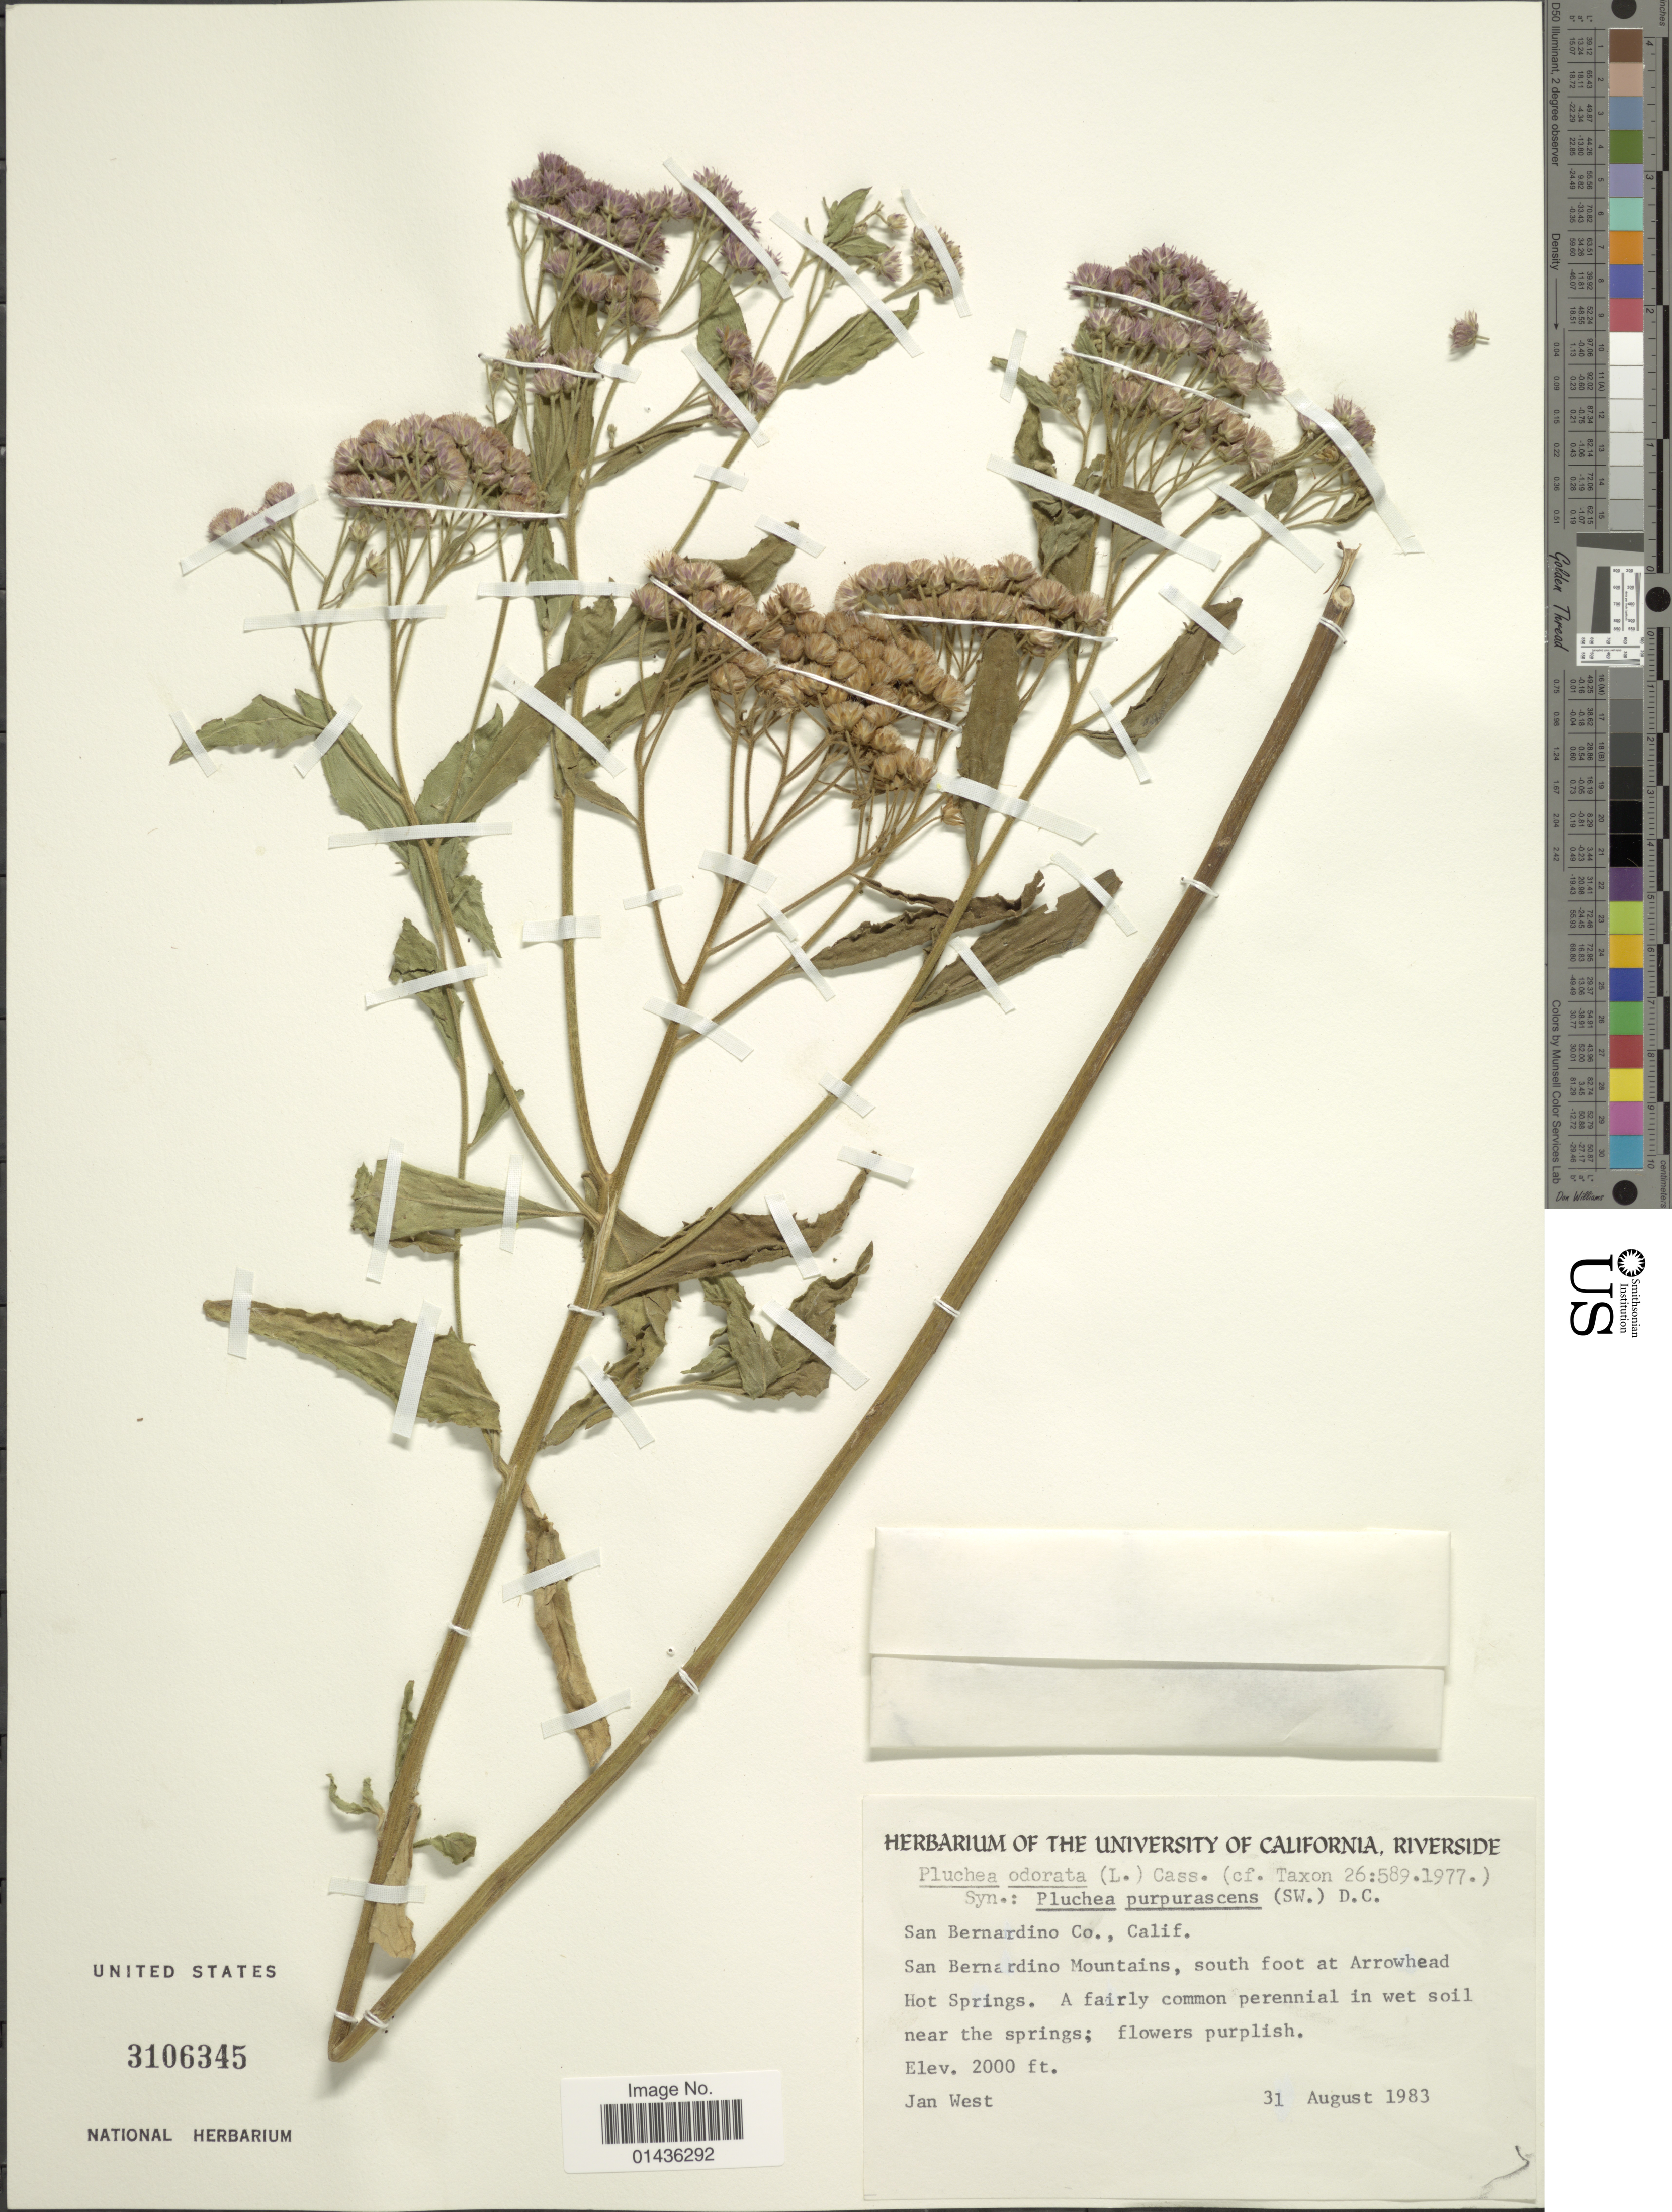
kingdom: Plantae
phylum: Tracheophyta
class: Magnoliopsida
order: Asterales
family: Asteraceae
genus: Pluchea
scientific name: Pluchea odorata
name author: (L.) Cass.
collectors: J. West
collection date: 1983-08-31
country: United States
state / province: California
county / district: San Bernardino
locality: San Bernardino Co., Calif., San Bernardino Mountains, south foot at Arrowhead Hot Springs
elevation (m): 610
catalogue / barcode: US 3106345